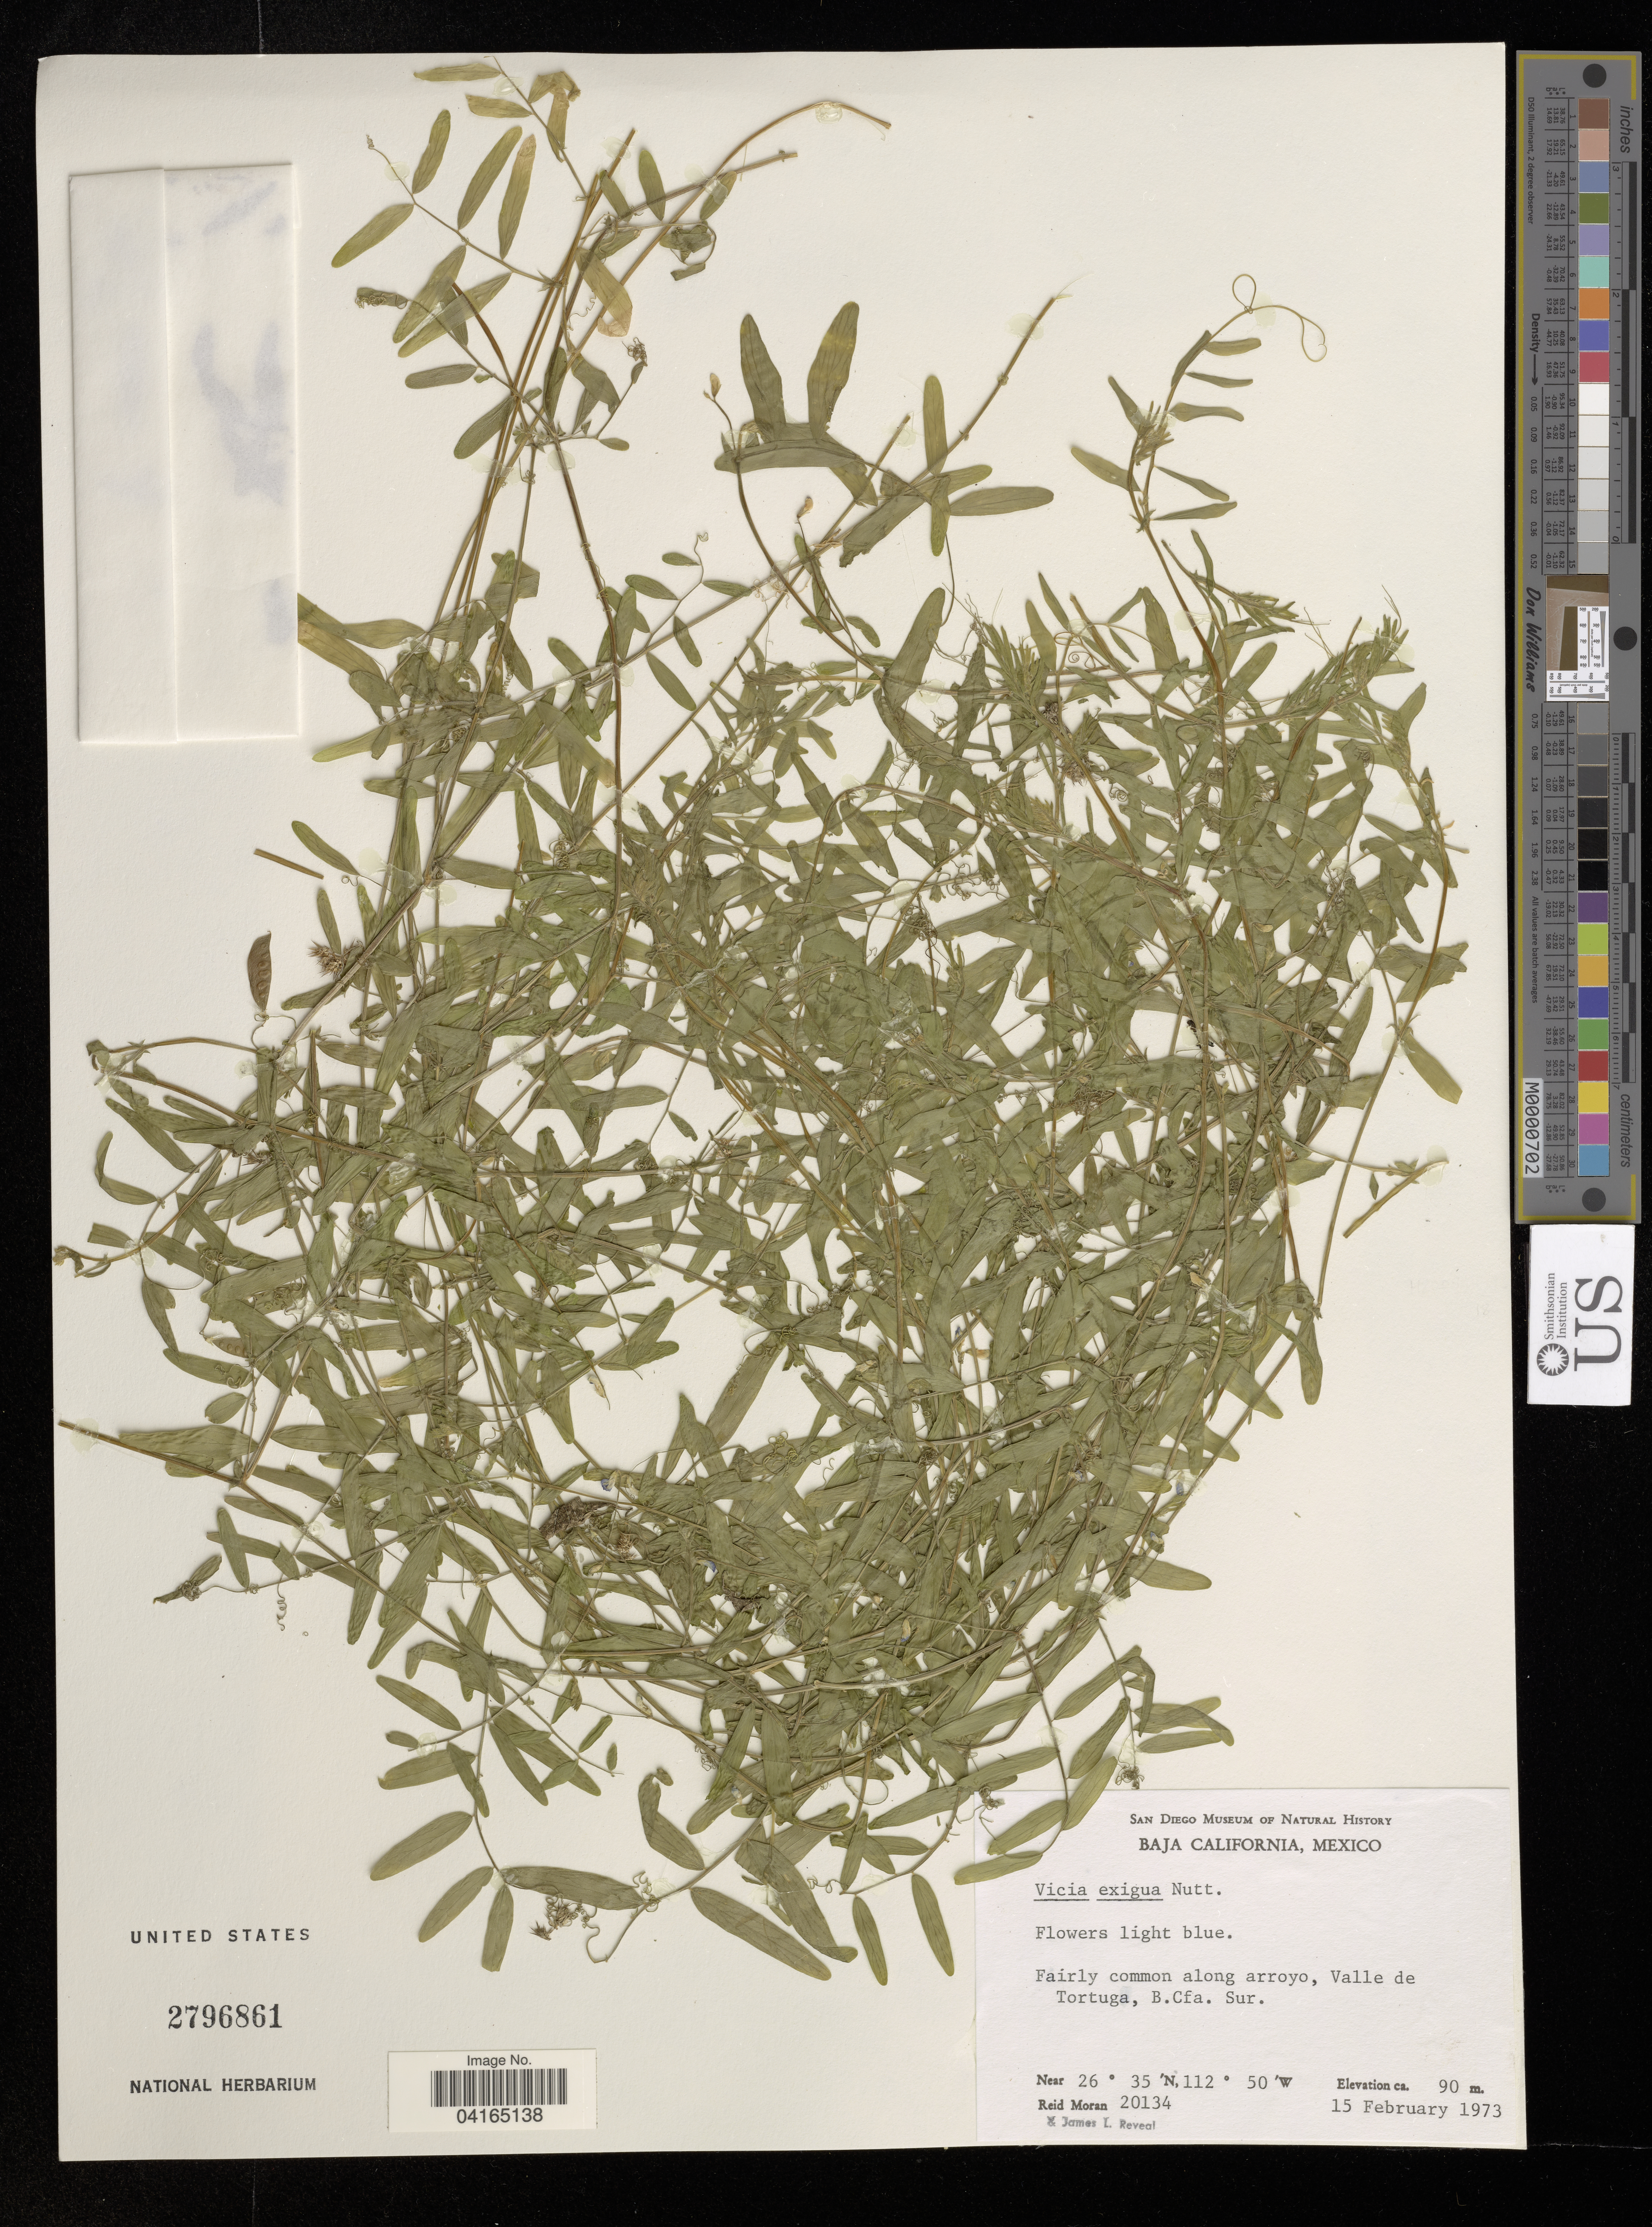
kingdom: Plantae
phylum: Tracheophyta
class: Magnoliopsida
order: Fabales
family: Fabaceae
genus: Vicia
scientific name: Vicia exigua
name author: Nutt.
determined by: Hechenleitner, Paulina, RBG Edinburgh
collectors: R. V. Moran & J. L. Reveal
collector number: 20134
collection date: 1973-02-15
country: Mexico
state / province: Baja California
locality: Fairly common along arroyo, Valle de Tortuga, B. Cfa. Sur.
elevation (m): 90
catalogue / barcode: US 2796861